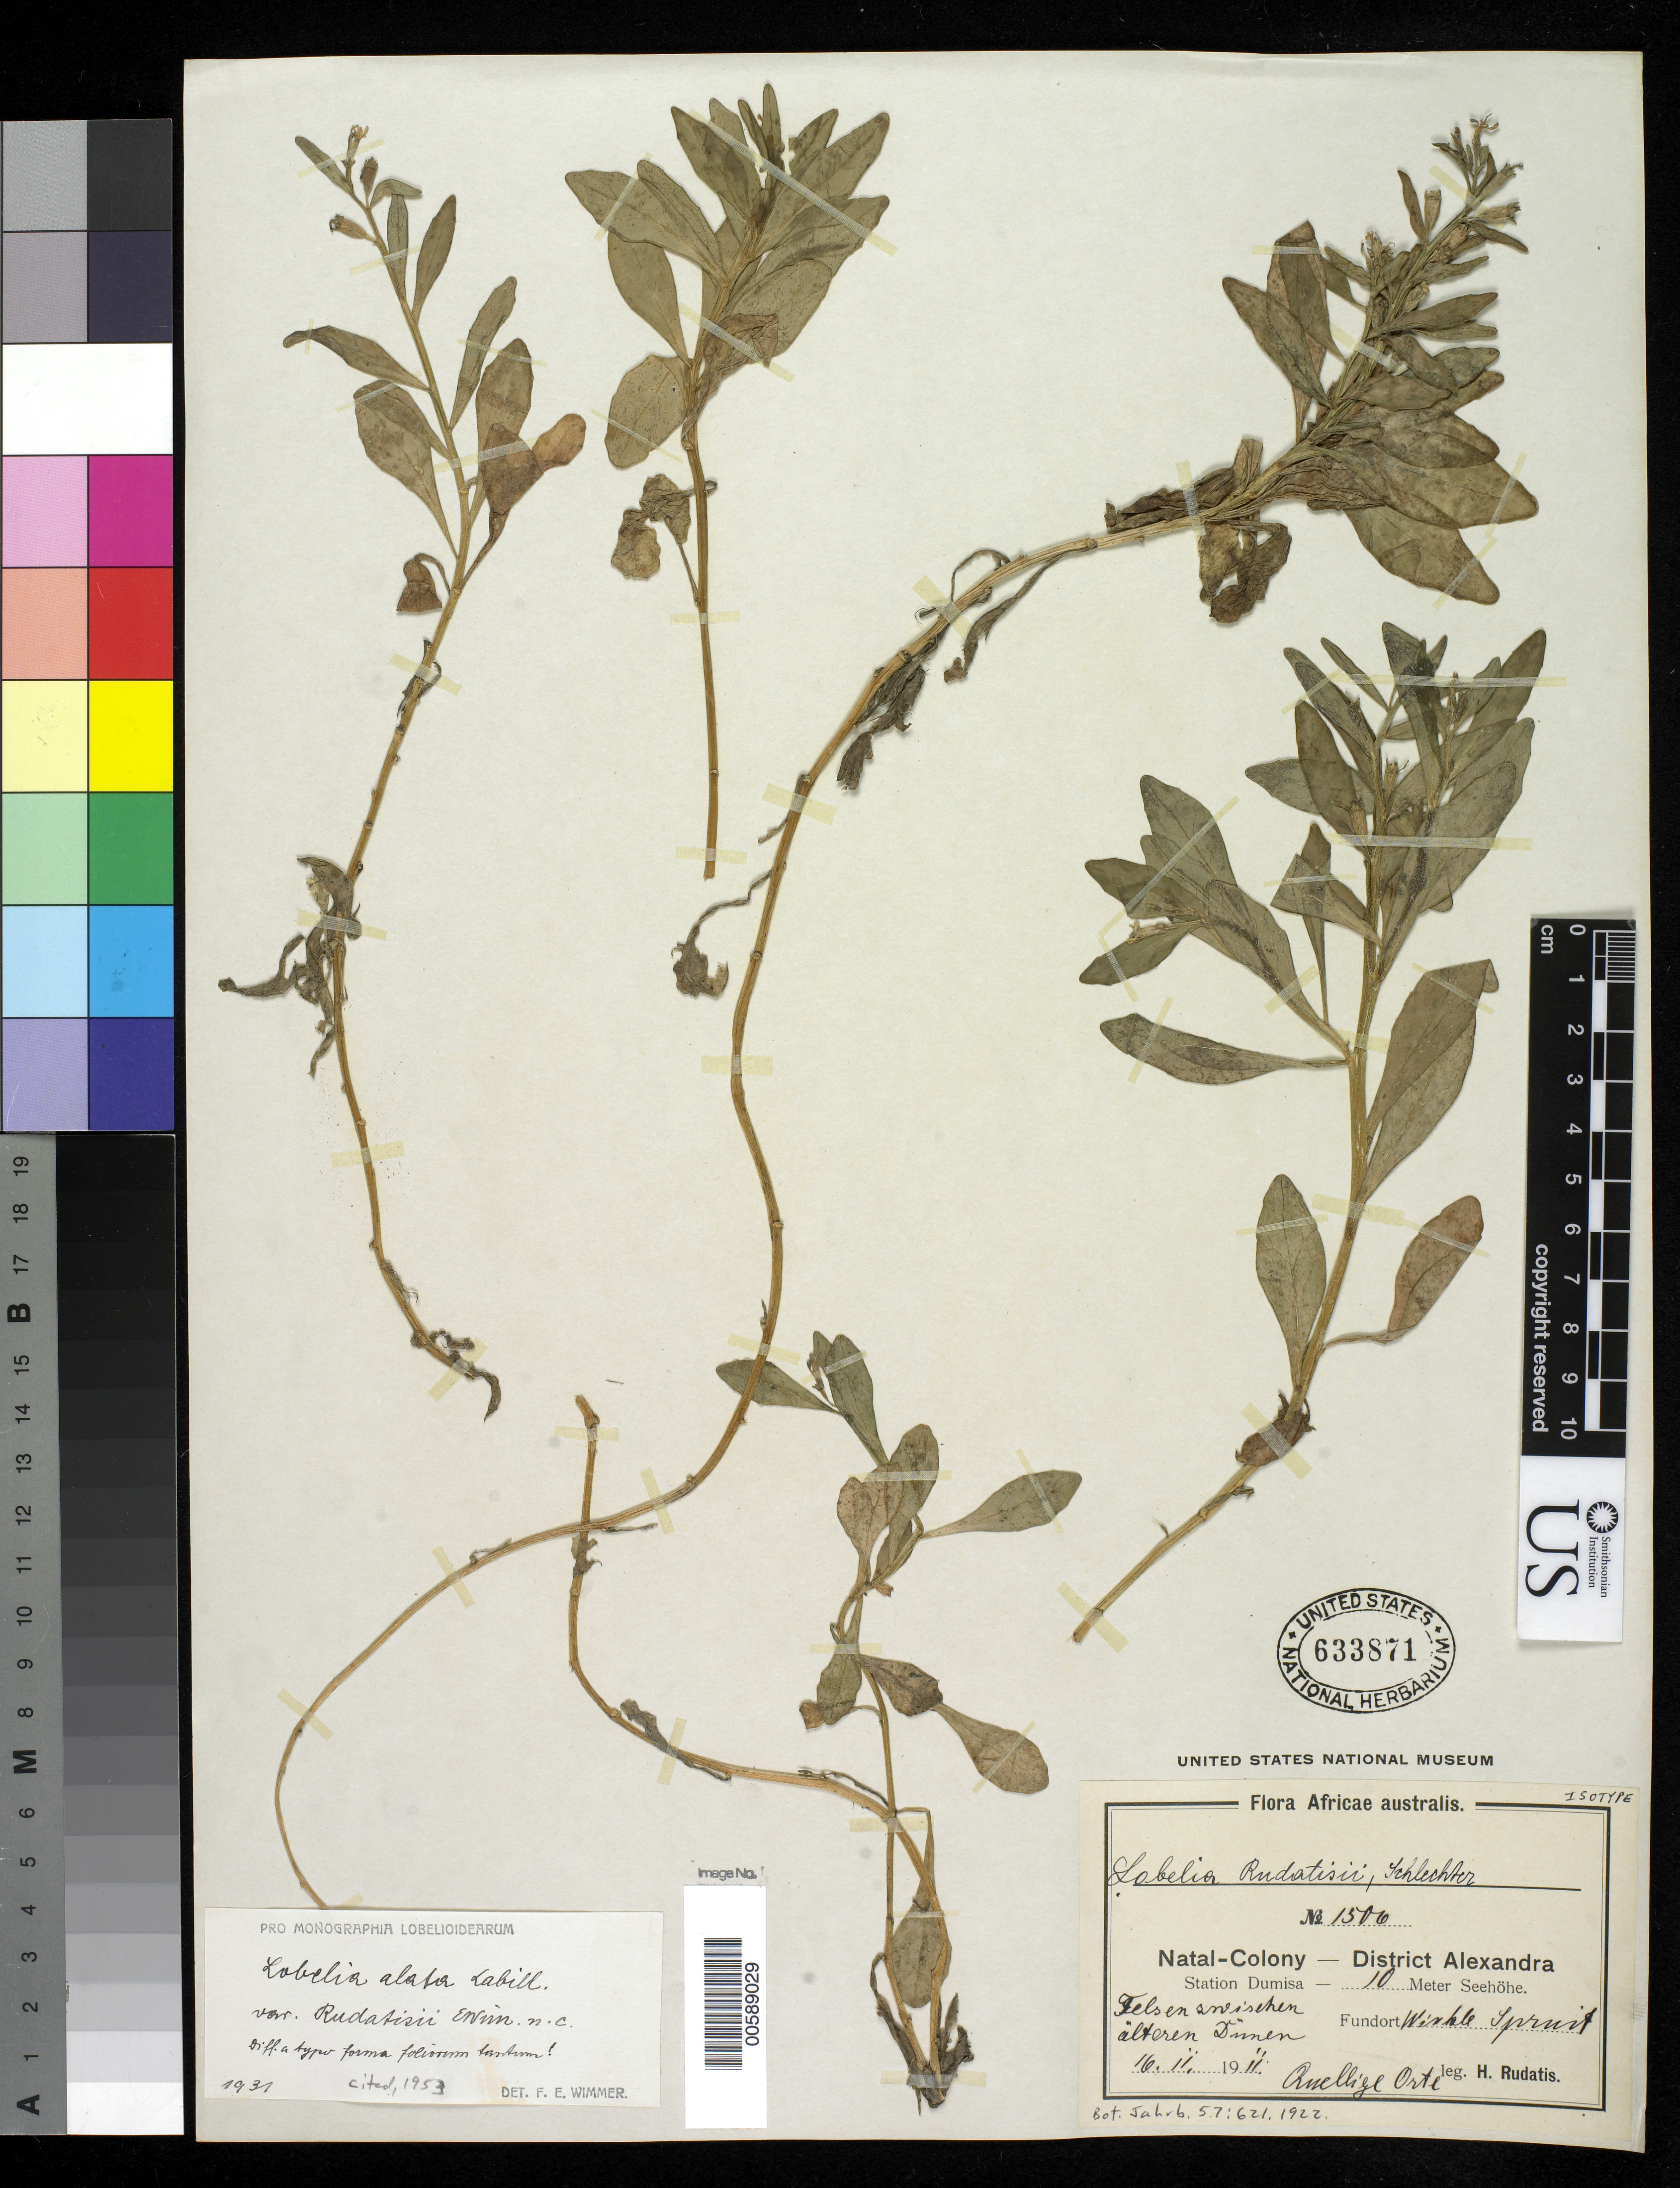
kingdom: Plantae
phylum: Tracheophyta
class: Magnoliopsida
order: Asterales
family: Campanulaceae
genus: Lobelia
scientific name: Lobelia rudatisii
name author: Schltr.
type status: Isotype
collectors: F. R. R. Schlechter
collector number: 1506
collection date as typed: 16 Feb 1911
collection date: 1911-02-16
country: South Africa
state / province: KwaZulu-Natal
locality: Station Dumisa, Felse-Sneischen Alteren Dunen. Alexandra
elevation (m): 10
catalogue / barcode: US 633871